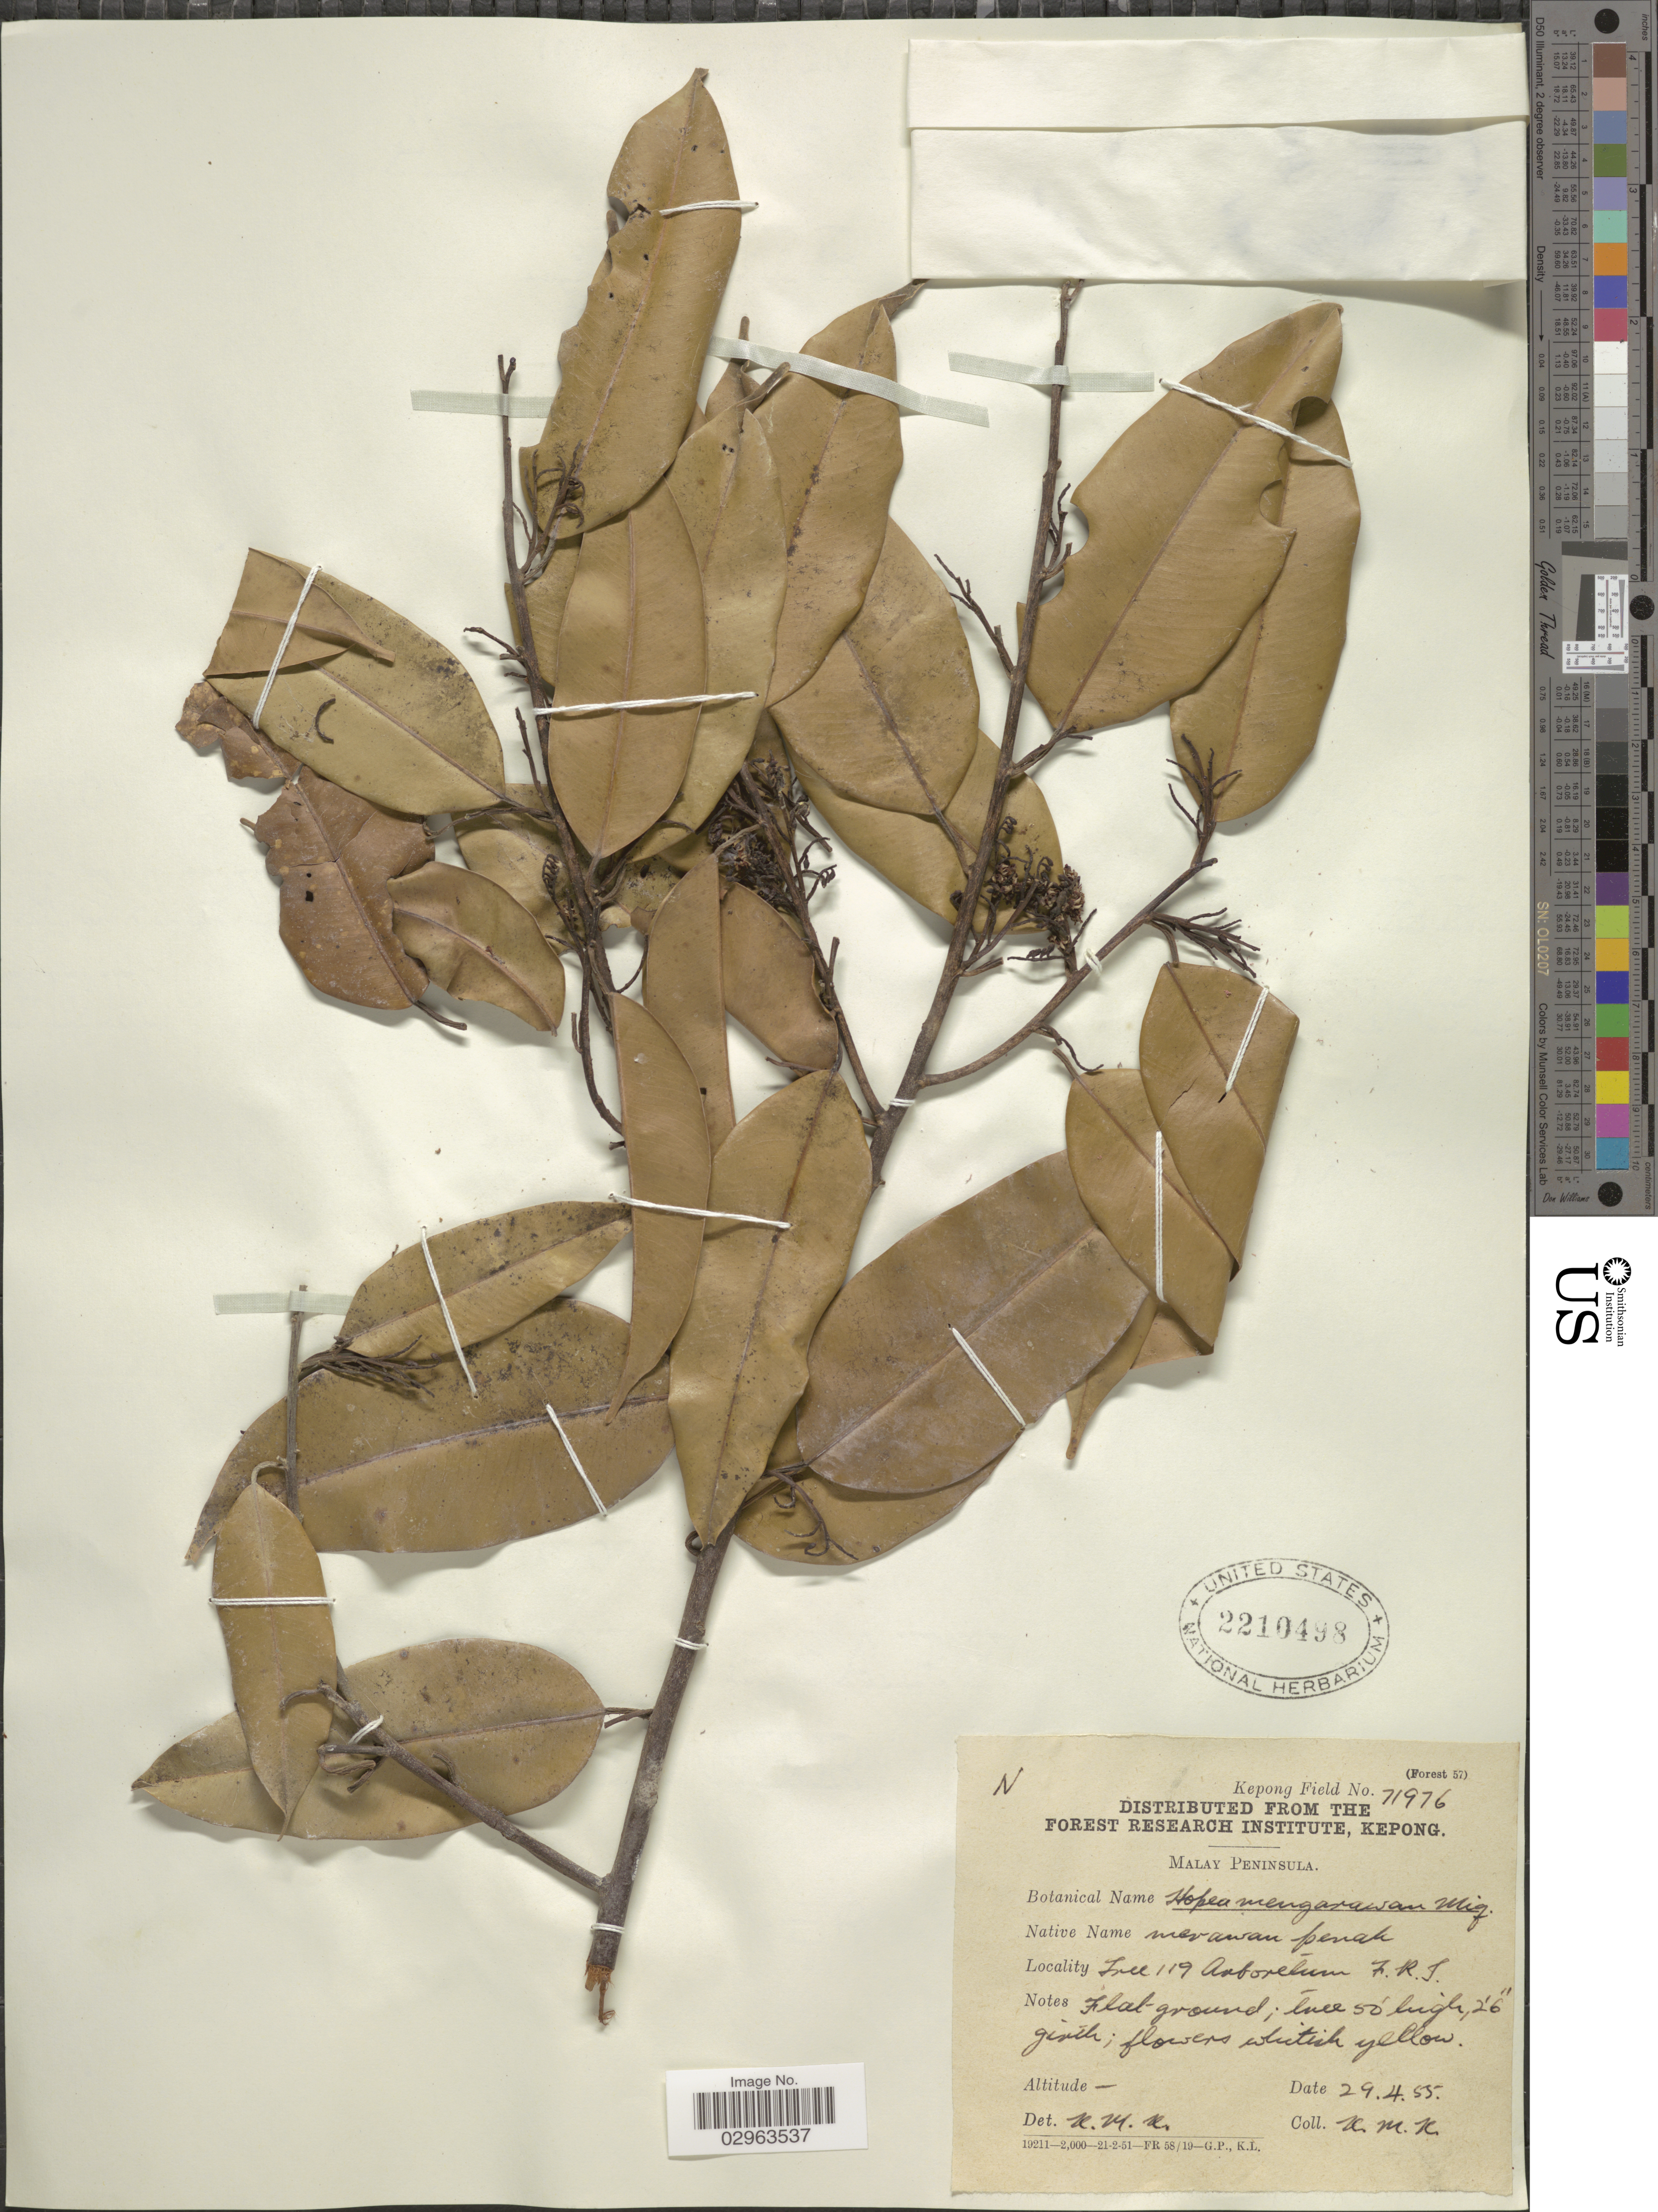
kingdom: Plantae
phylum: Tracheophyta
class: Magnoliopsida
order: Malvales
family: Dipterocarpaceae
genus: Hopea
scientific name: Hopea mengarawan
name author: Miq.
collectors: K. M. K.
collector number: Kepong Field? 71976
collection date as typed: Transcribed d/m/y: 29/4/55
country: Malaysia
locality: Malay Peninsula. Tree 119 Arboretum F.R.I.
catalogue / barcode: US 2210498